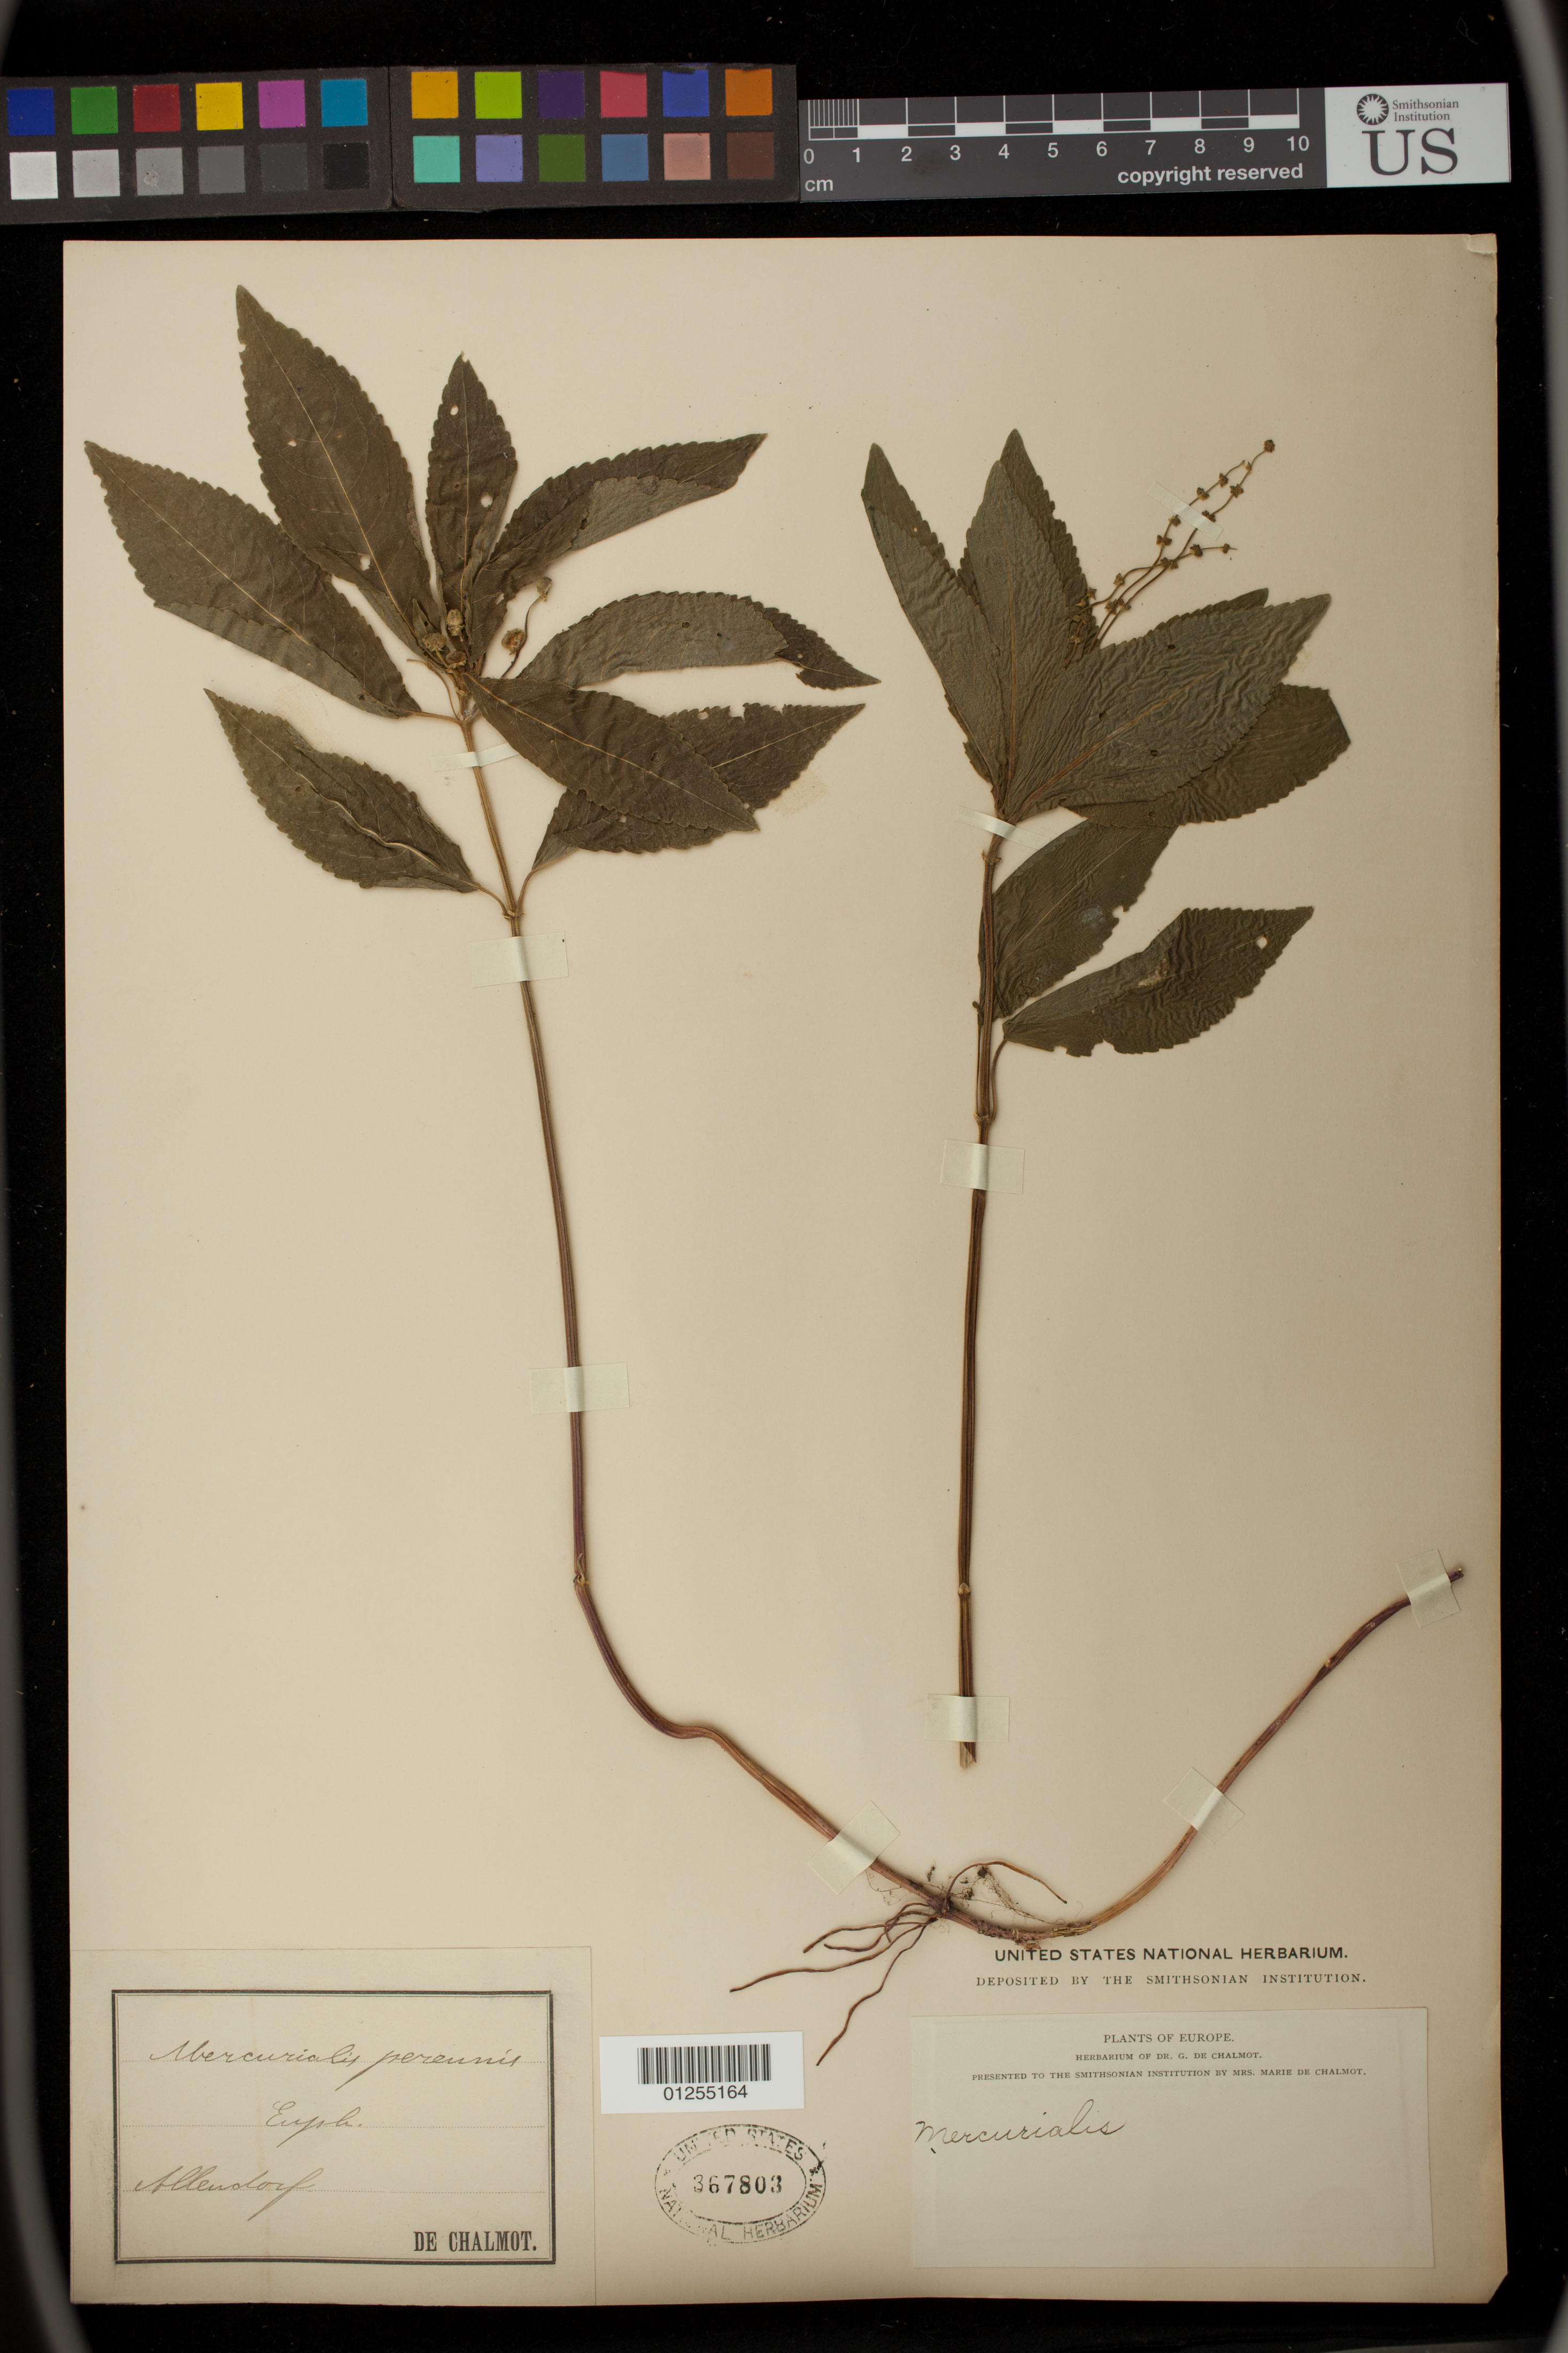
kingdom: Plantae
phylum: Tracheophyta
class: Magnoliopsida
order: Malpighiales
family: Euphorbiaceae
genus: Mercurialis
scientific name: Mercurialis perennis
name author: L.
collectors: G. de Chalmot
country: United States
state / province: Virginia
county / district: Hanover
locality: Ashland?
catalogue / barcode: US 367803